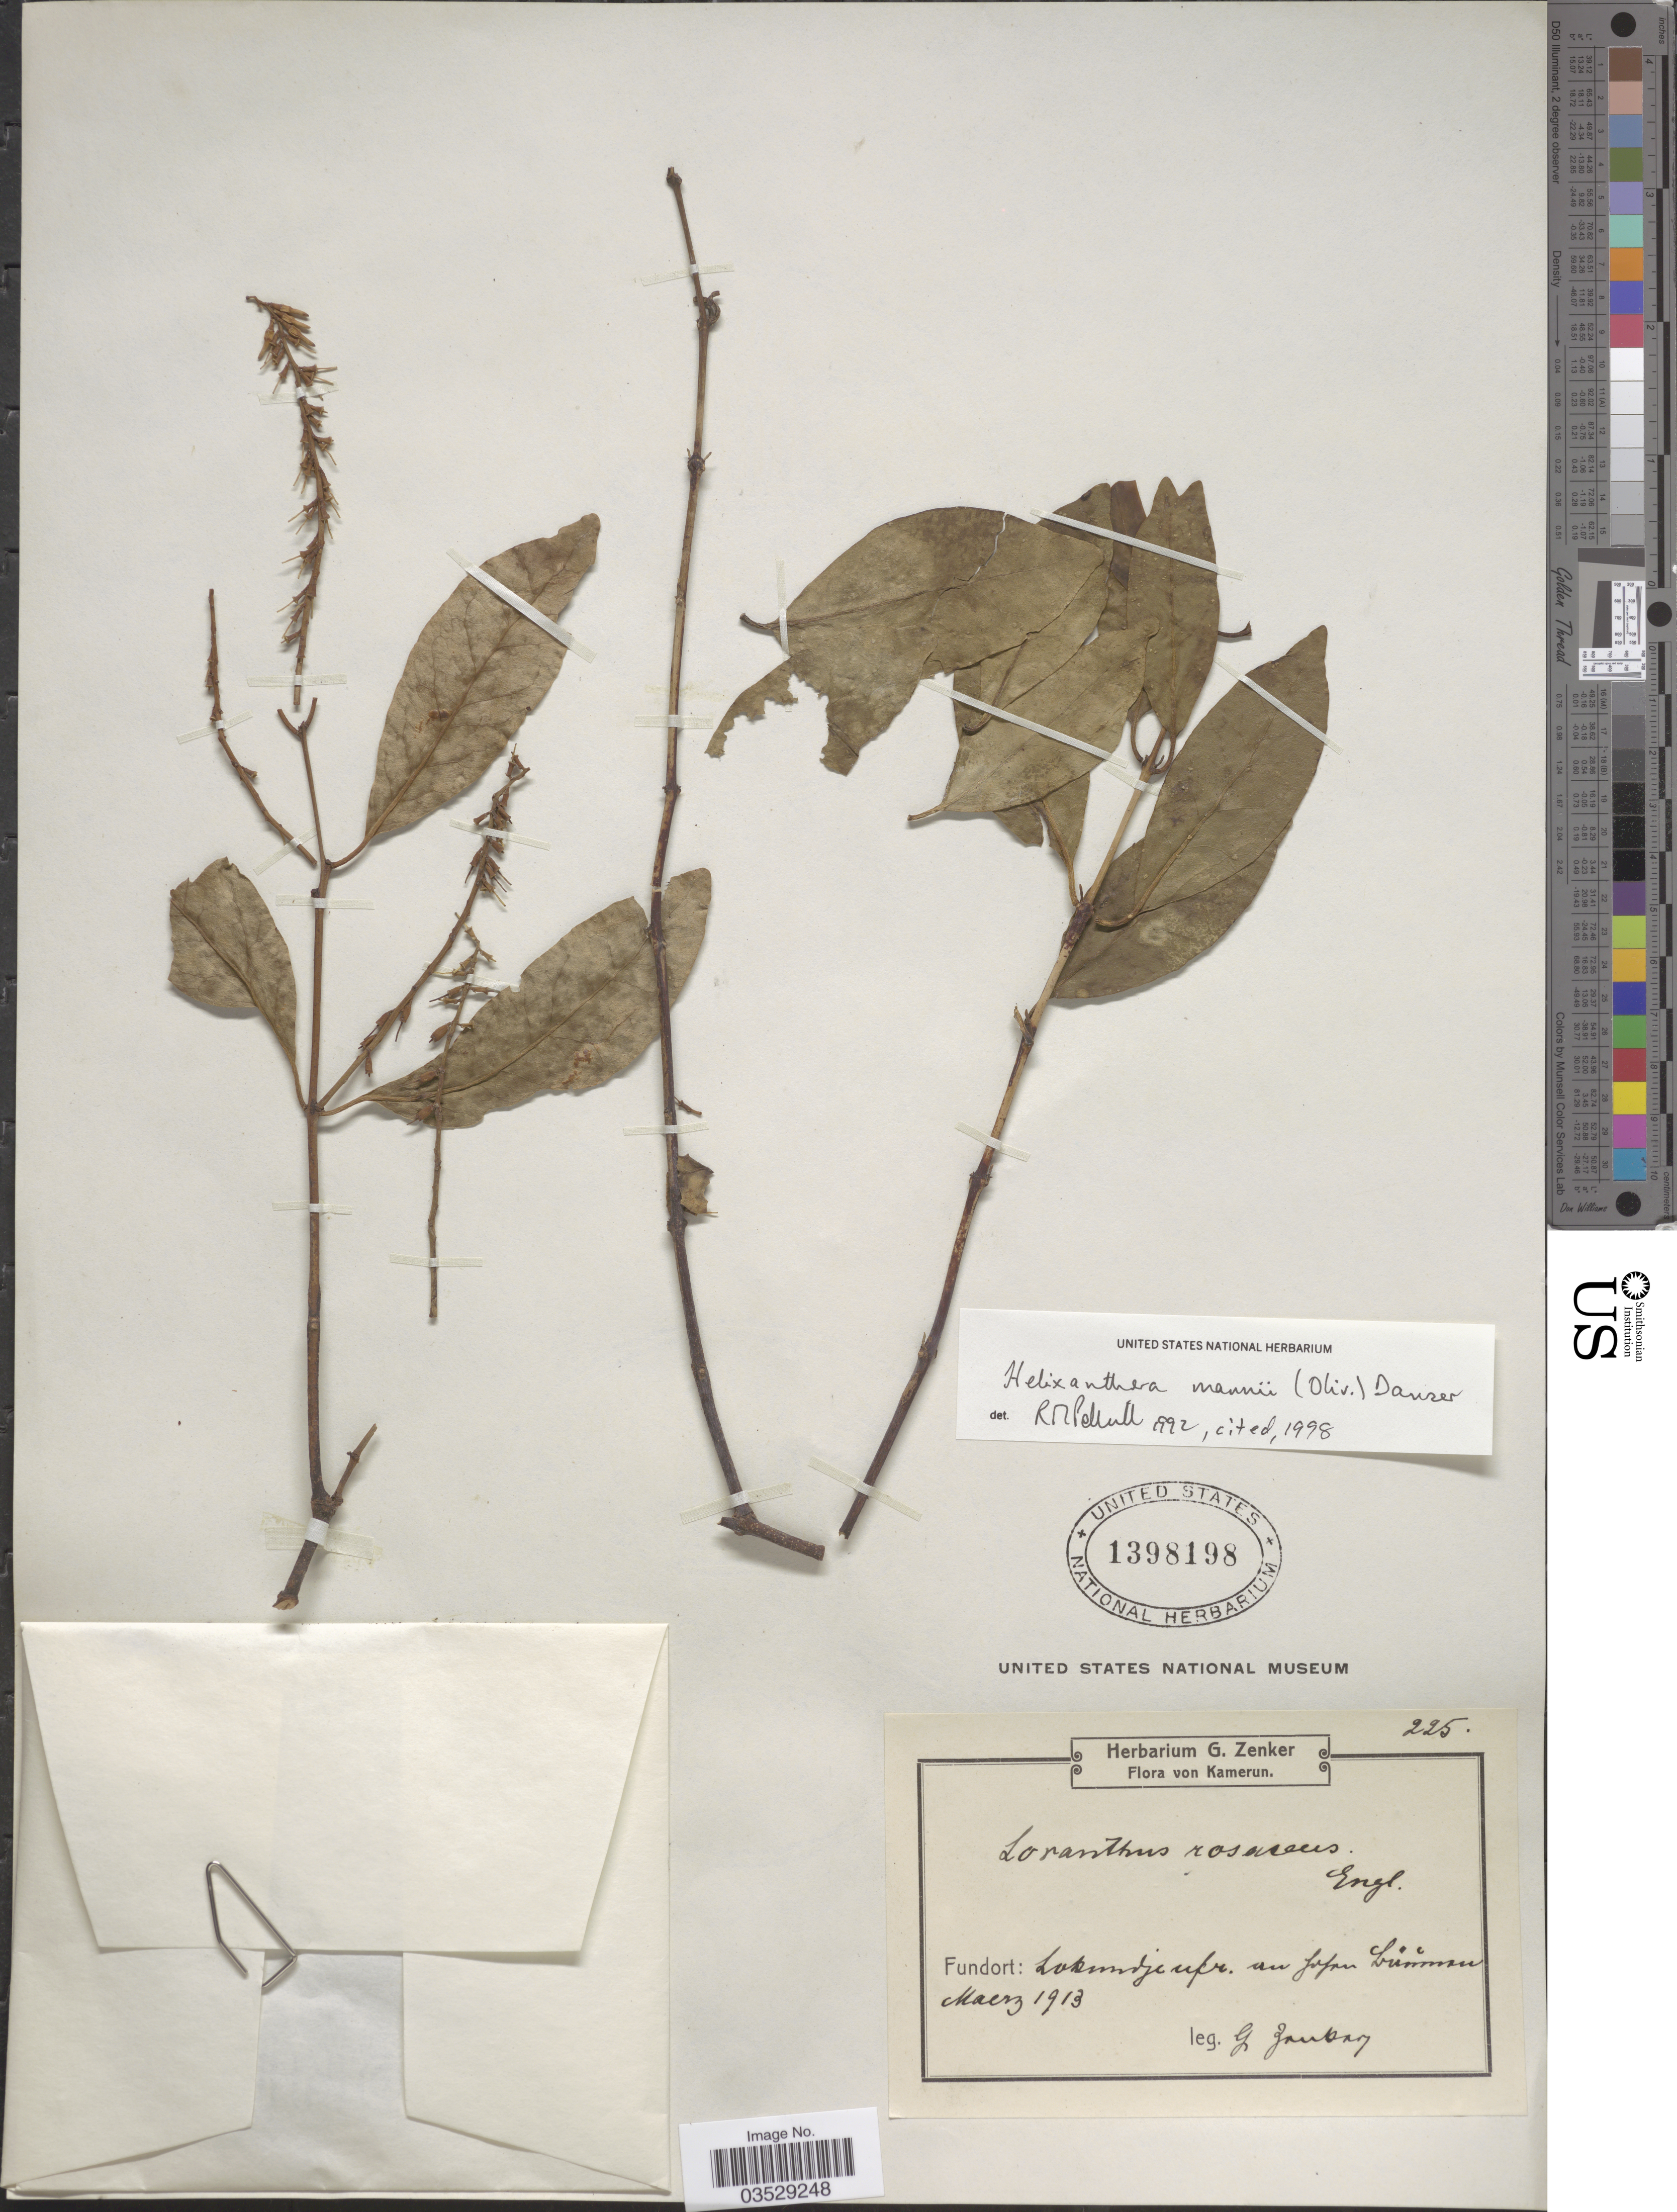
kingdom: Plantae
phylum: Tracheophyta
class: Magnoliopsida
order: Santalales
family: Loranthaceae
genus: Helixanthera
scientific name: Helixanthera mannii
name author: (Oliv.) Danser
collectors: G. A. Zenker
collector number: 225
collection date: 1913-03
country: Cameroon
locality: Lokundje ufr. an Jufan Lúmman. [interpreted]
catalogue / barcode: US 1398198